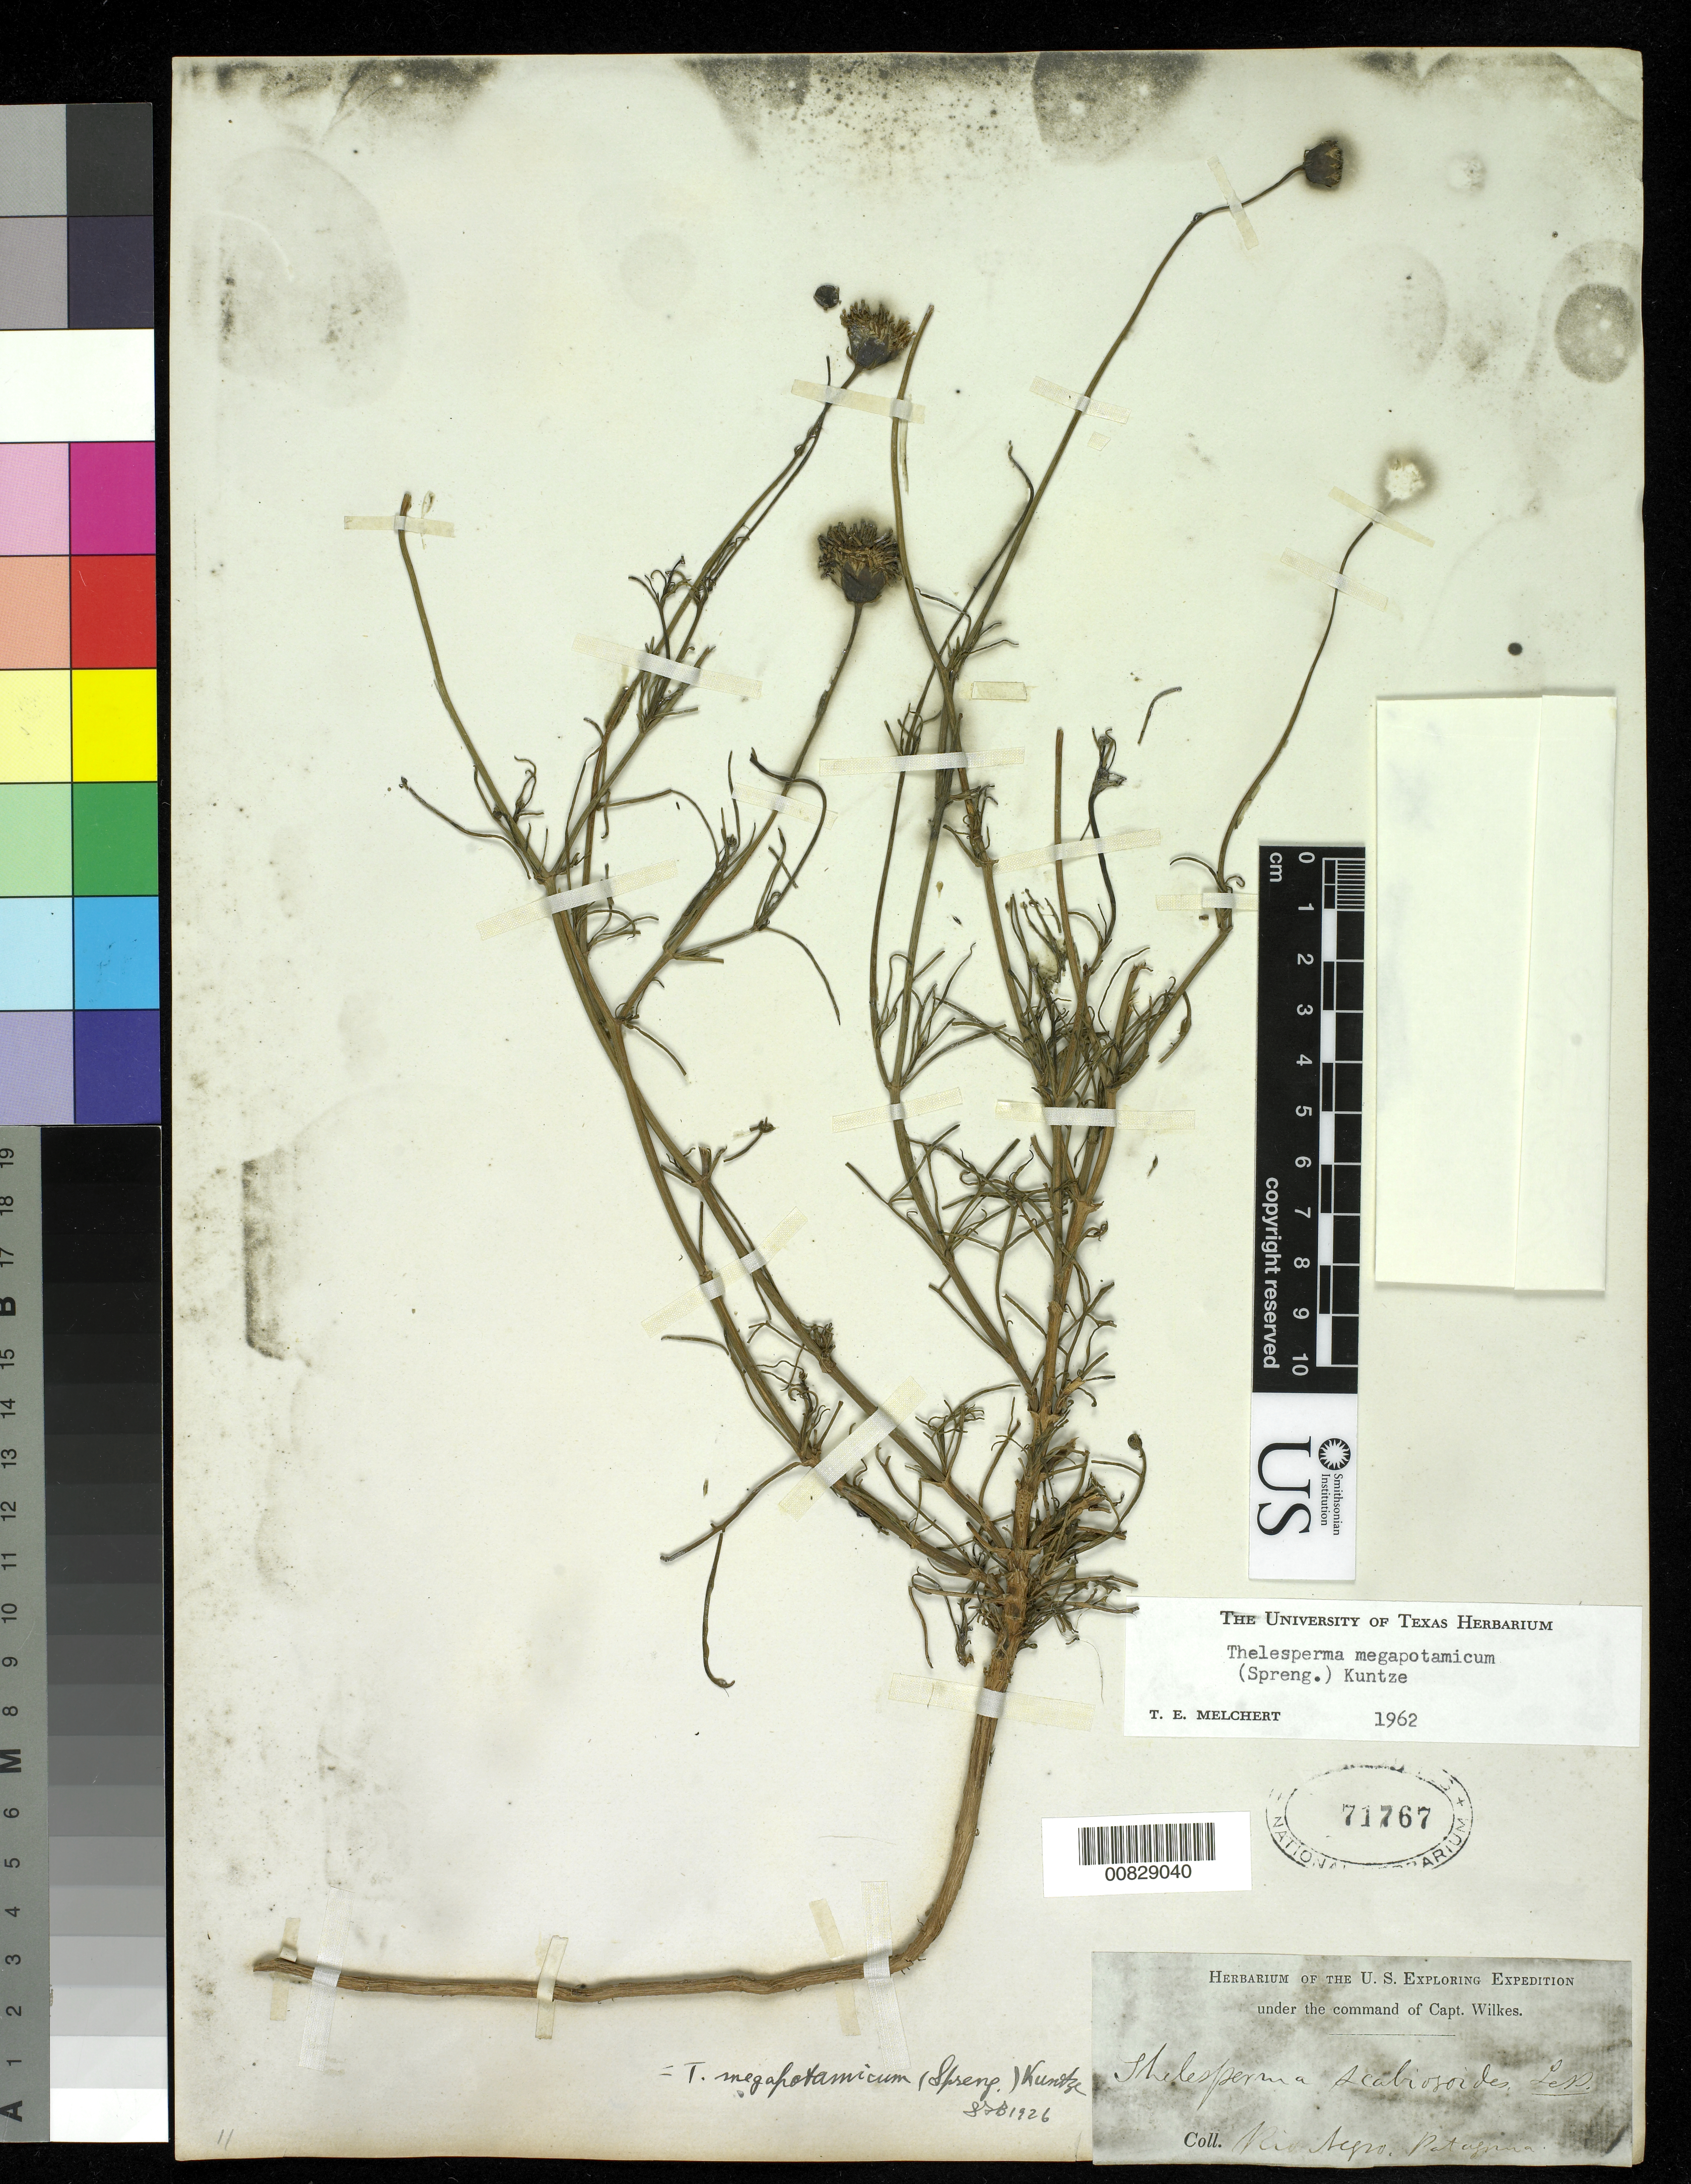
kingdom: Plantae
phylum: Tracheophyta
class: Magnoliopsida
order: Asterales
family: Asteraceae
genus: Thelesperma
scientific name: Thelesperma megapotamicum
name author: (Spreng.) Herter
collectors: Wilkes Explor. Exped.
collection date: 1838/1842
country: Argentina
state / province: Rio Negro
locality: Rio Negro, Patagonia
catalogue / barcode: US 71767